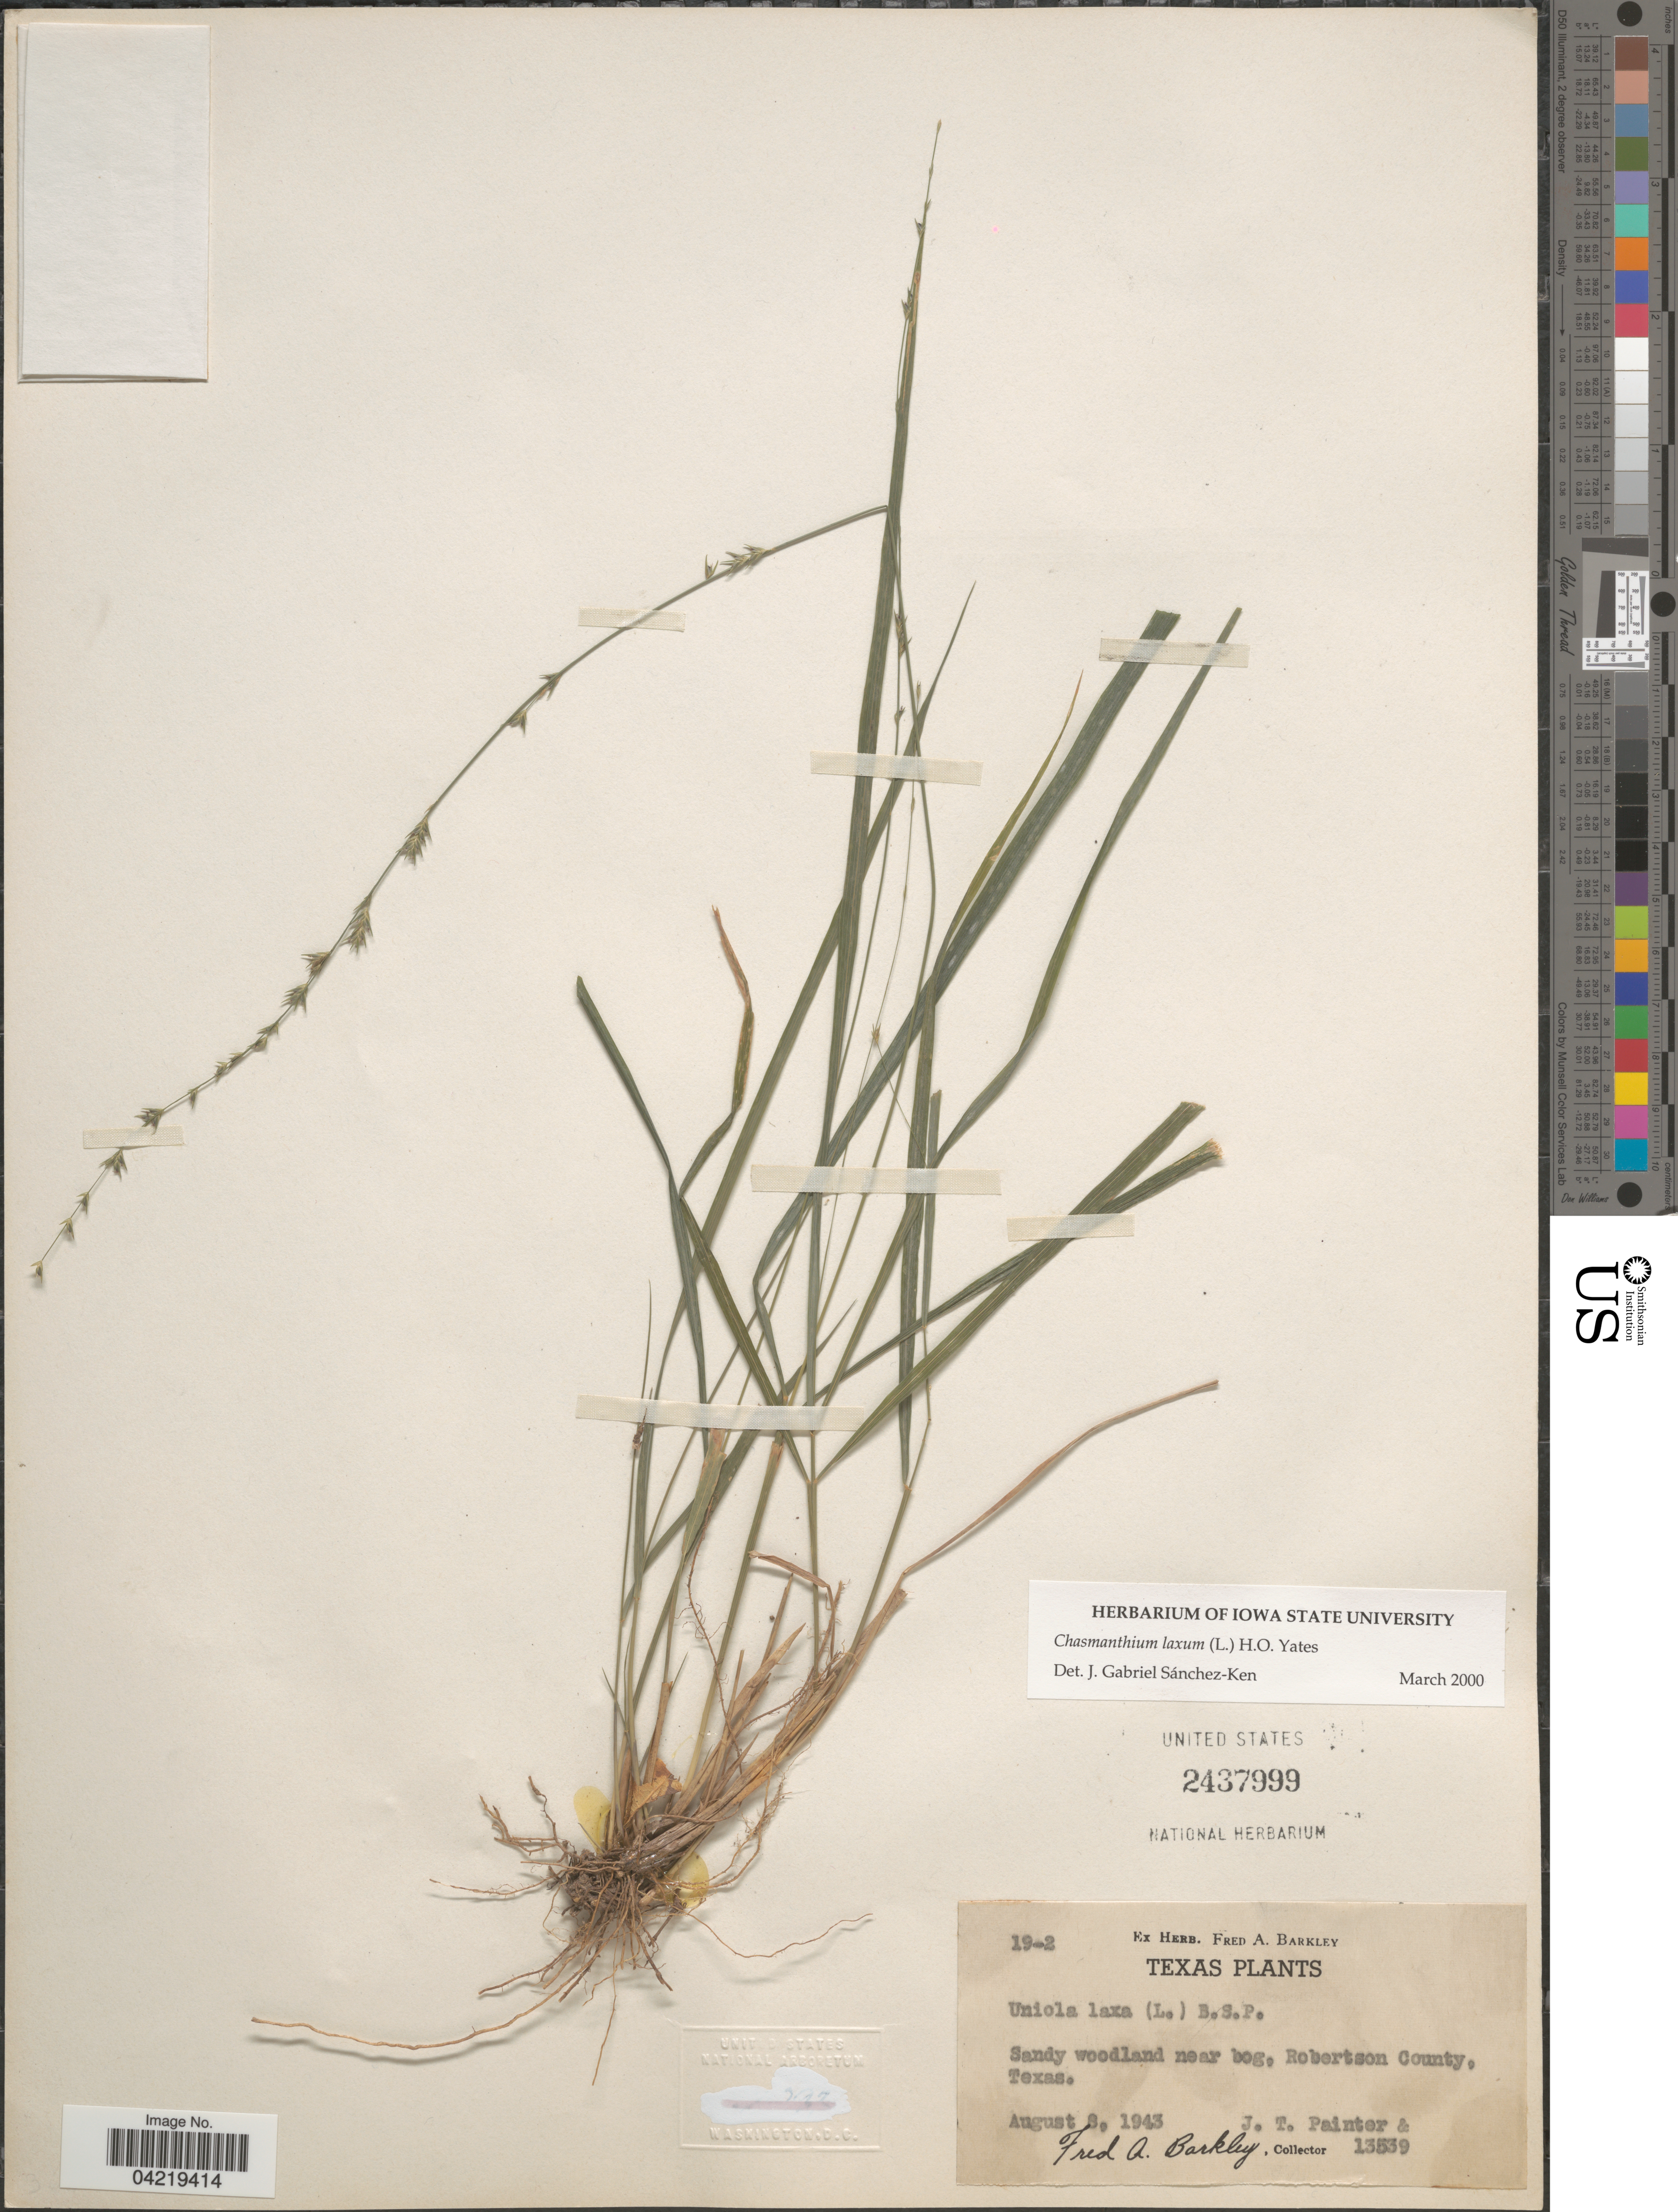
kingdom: Plantae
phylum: Tracheophyta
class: Liliopsida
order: Poales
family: Poaceae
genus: Chasmanthium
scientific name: Chasmanthium laxum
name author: (L.) H.O. Yates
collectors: J. T. Painter & F. A. Barkley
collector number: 13539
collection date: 1943-08-08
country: United States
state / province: Texas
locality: Sandy woodland near bog, Robertson County.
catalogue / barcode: US 2437999